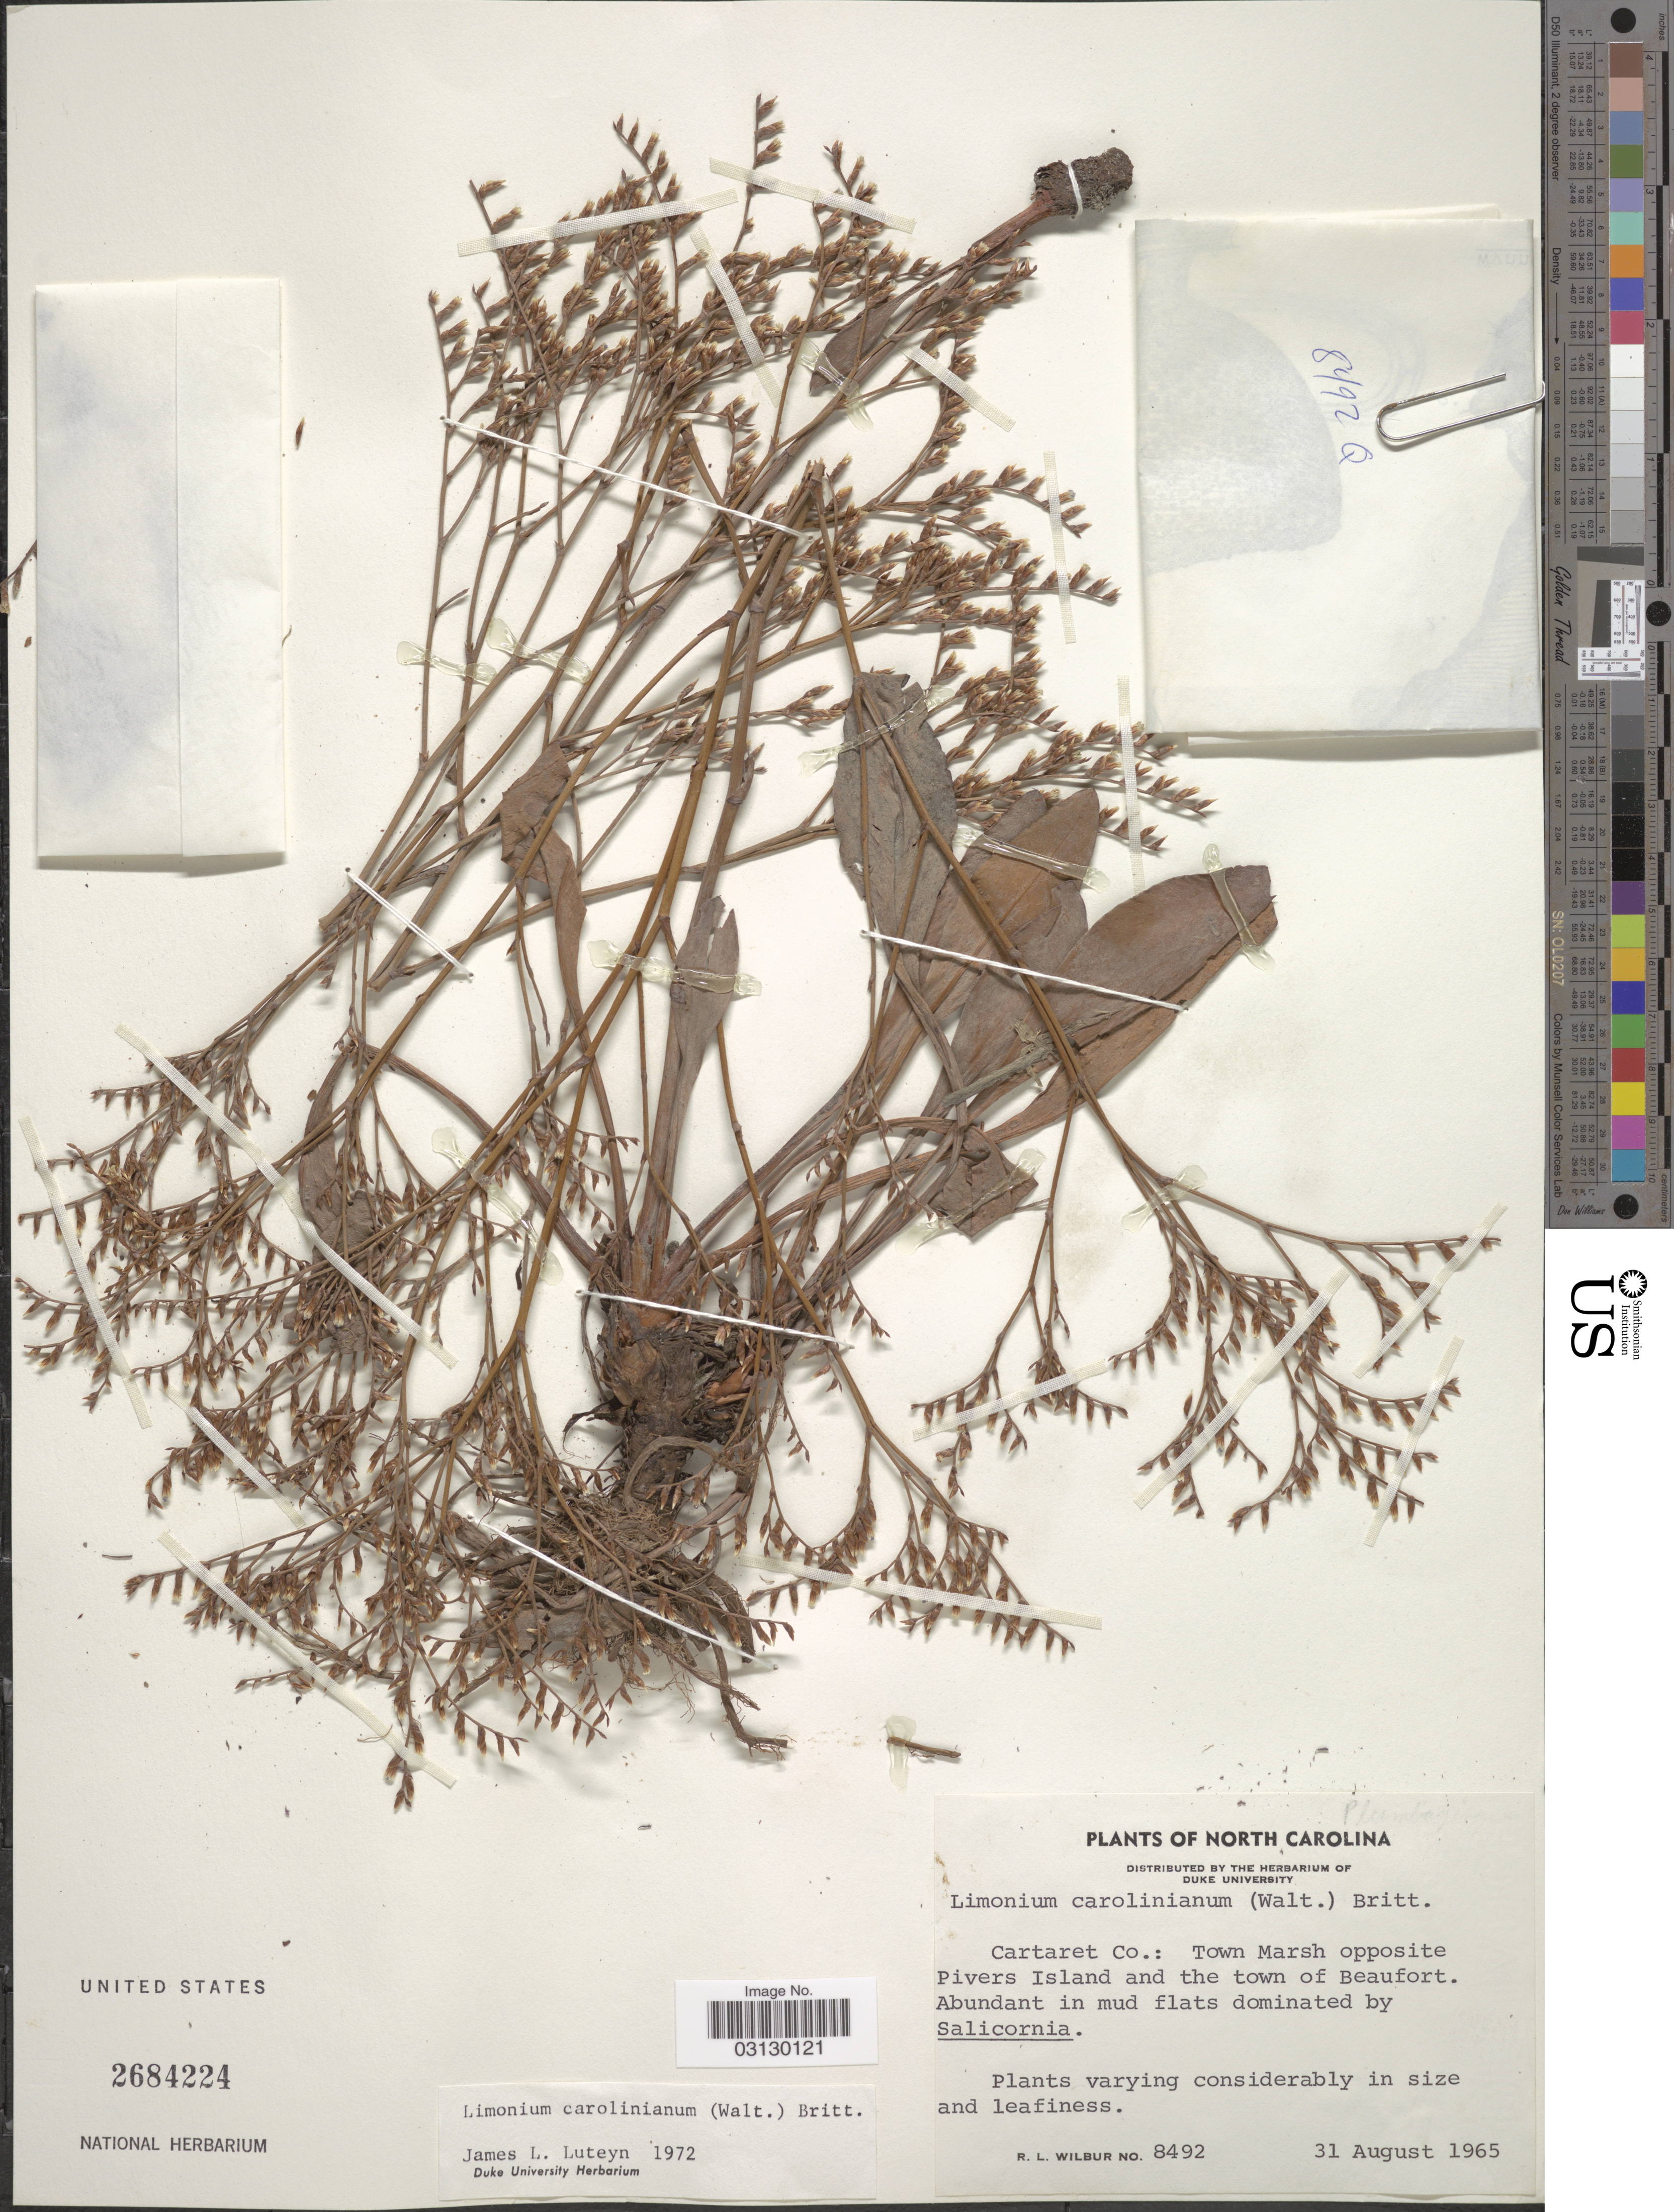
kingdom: Plantae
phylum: Tracheophyta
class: Magnoliopsida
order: Caryophyllales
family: Plumbaginaceae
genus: Limonium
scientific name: Limonium carolinianum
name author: (Walter) Britton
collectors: R. L. Wilbur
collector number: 8492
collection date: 1965-08-31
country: United States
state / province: North Carolina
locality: Cartaret Co.: Town Marsh opposite Pivers Island and the town of Beaufort.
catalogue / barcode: US 2684224